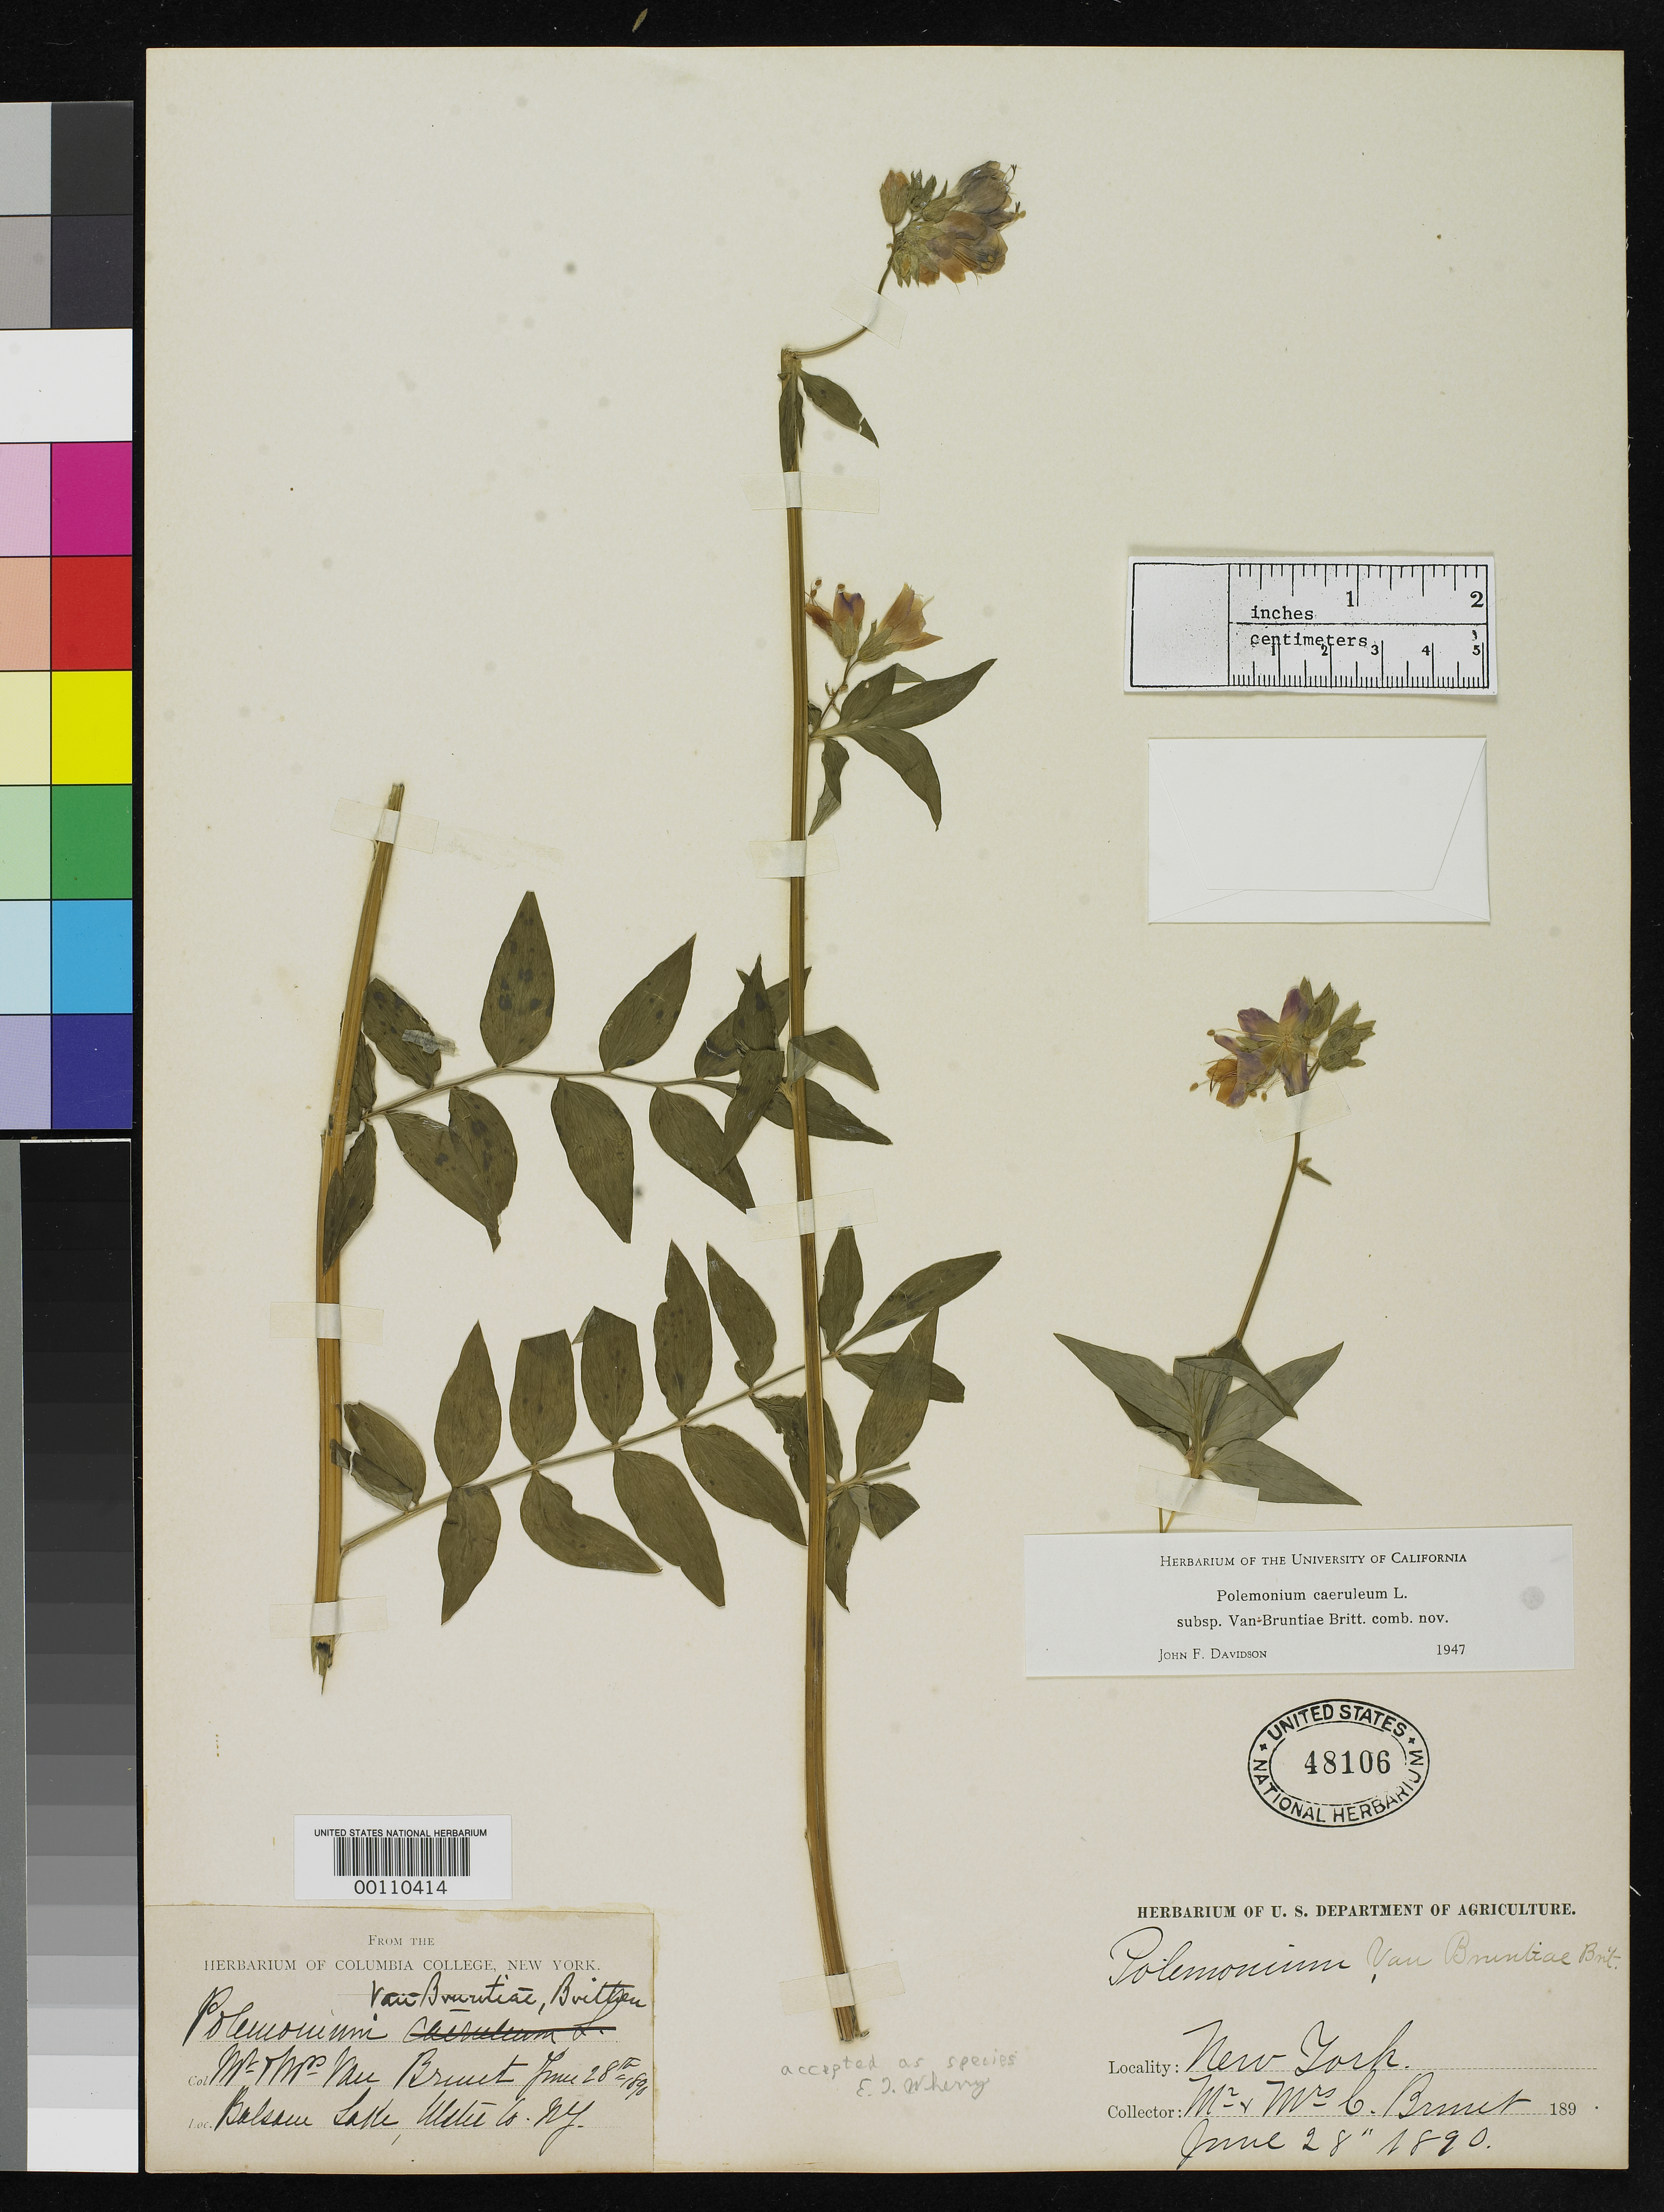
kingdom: Plantae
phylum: Tracheophyta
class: Magnoliopsida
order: Ericales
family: Polemoniaceae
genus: Polemonium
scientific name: Polemonium vanbruntiae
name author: Britton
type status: Type Collection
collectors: A. Van Brunt & C. Van Brunt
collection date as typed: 28 Jun 1890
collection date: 1890-06-28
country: United States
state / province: New York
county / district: Ulster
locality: Balsam Lake.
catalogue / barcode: US 48106